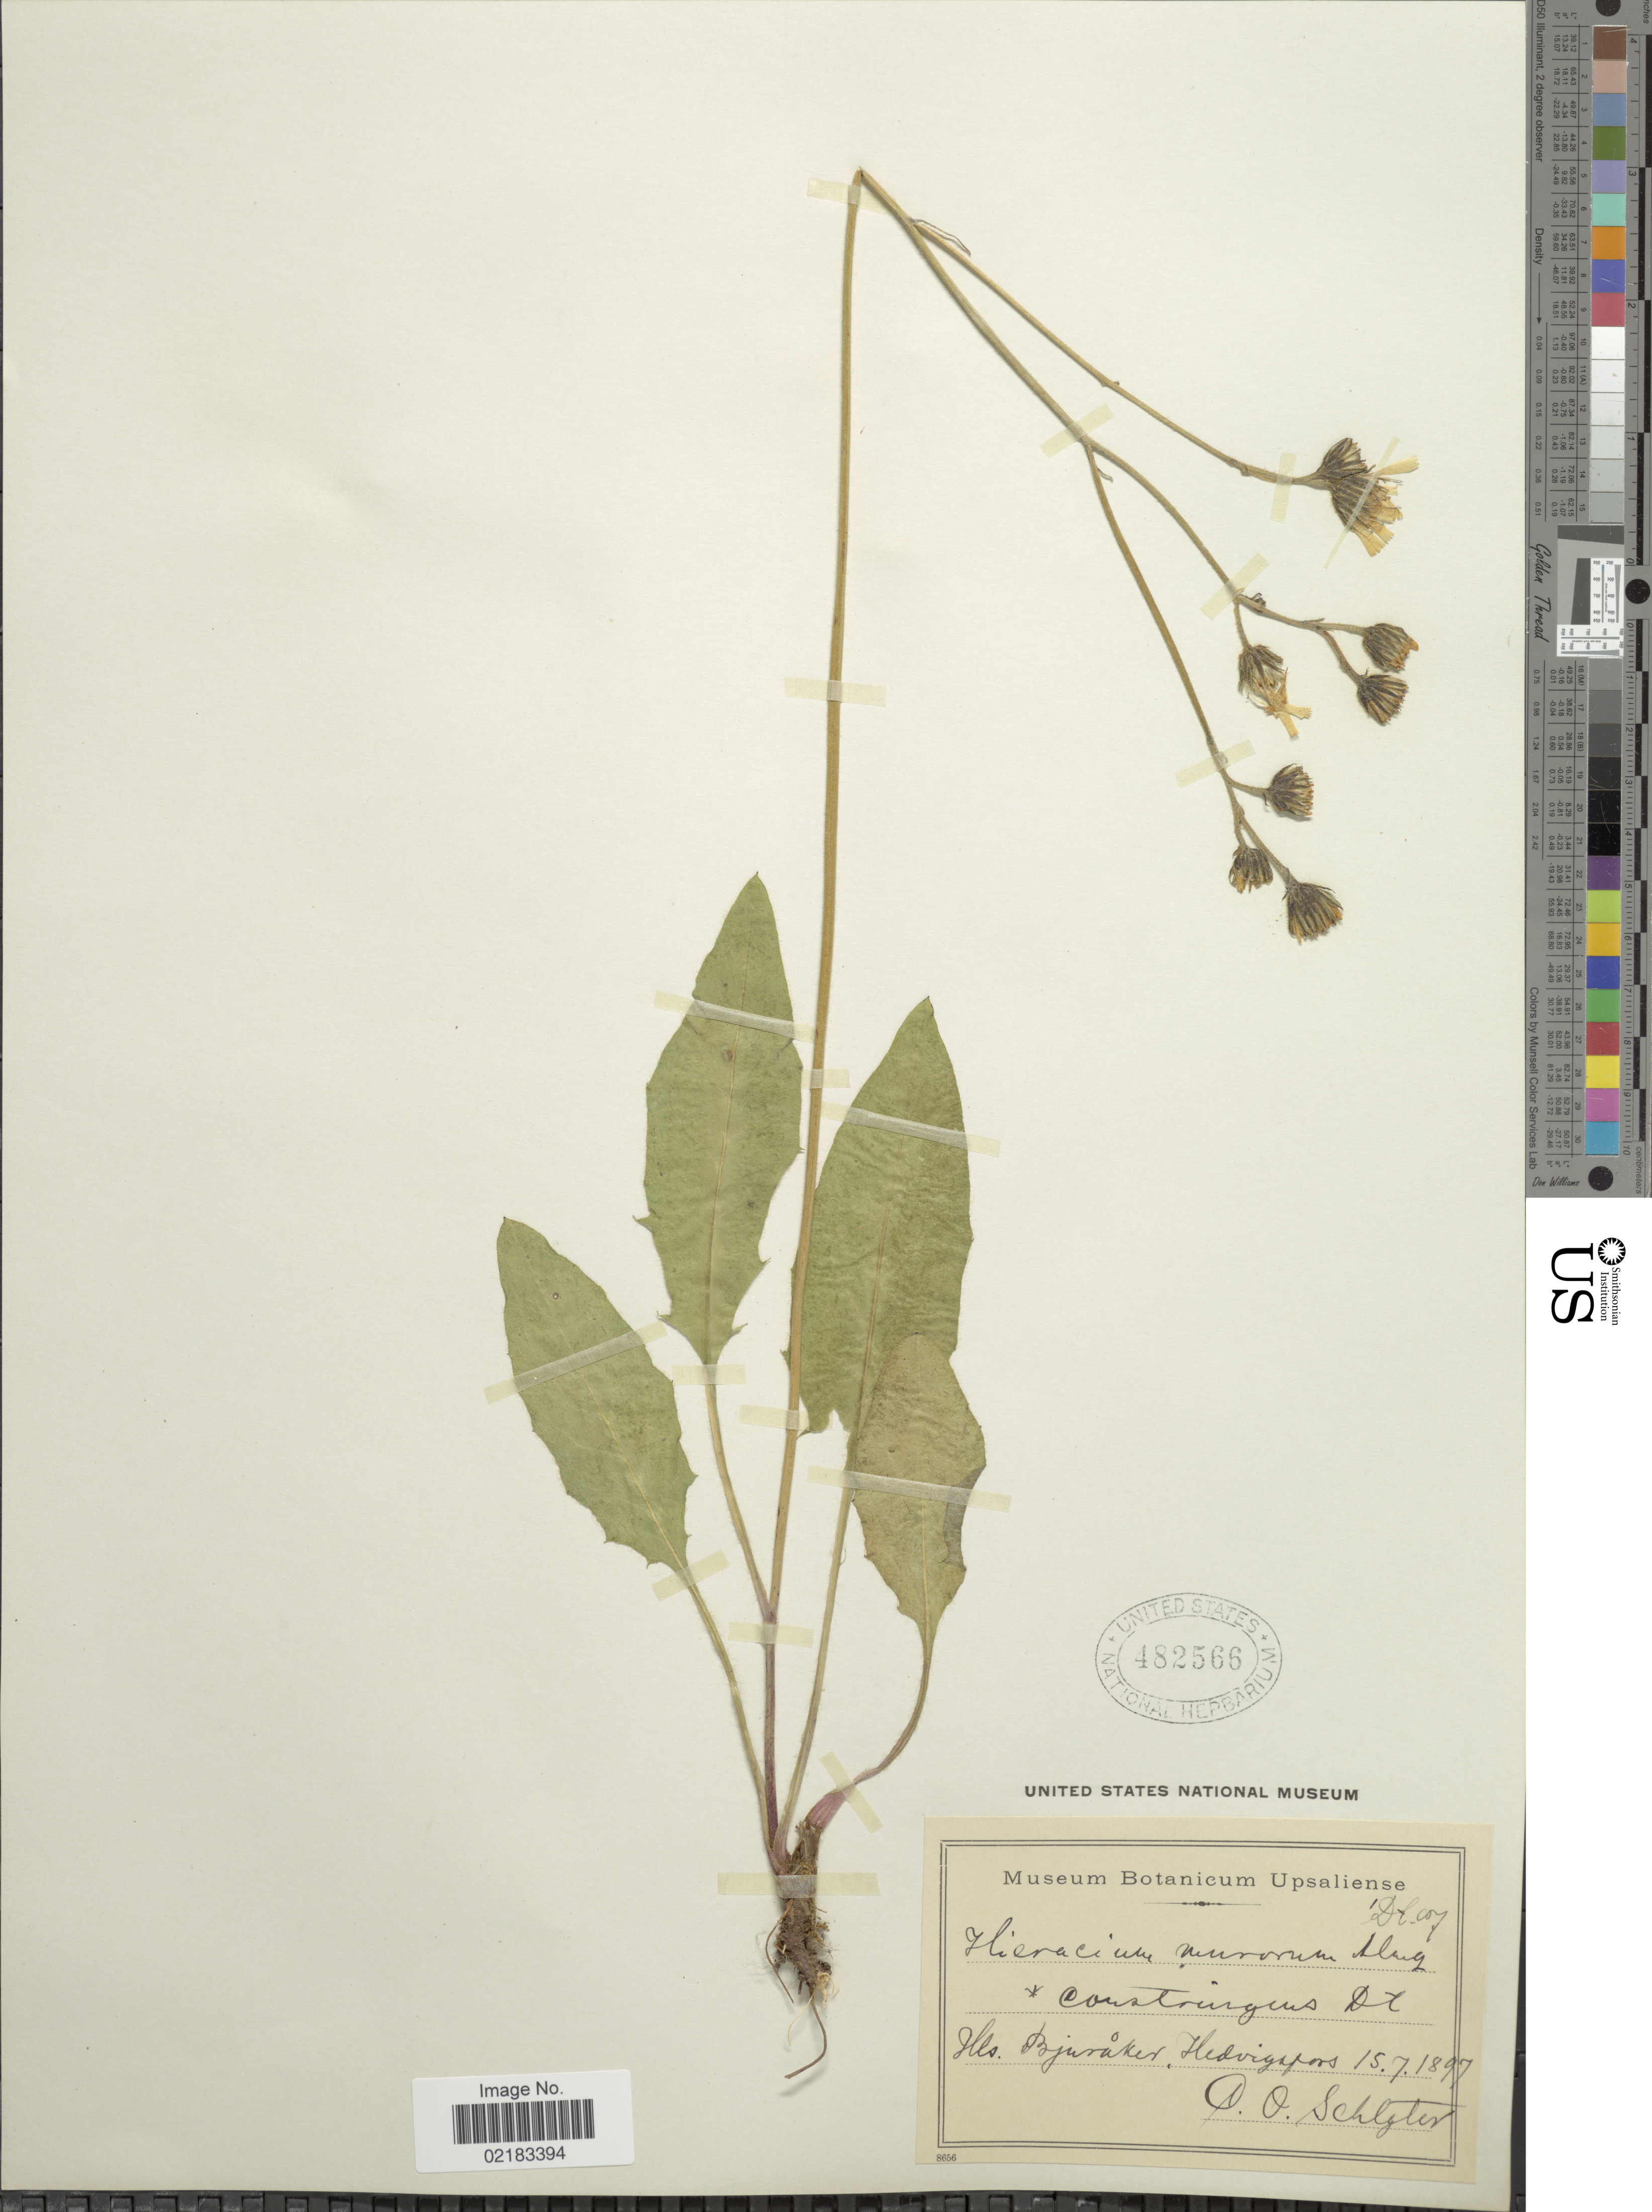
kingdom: Plantae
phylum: Tracheophyta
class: Magnoliopsida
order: Asterales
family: Asteraceae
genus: Hieracium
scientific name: Hieracium murorum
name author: L.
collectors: C. Schlyter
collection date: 1897-07-15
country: Sweden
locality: Hls. Bjuråker, Hedvigafors [interpreted]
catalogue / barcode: US 482566